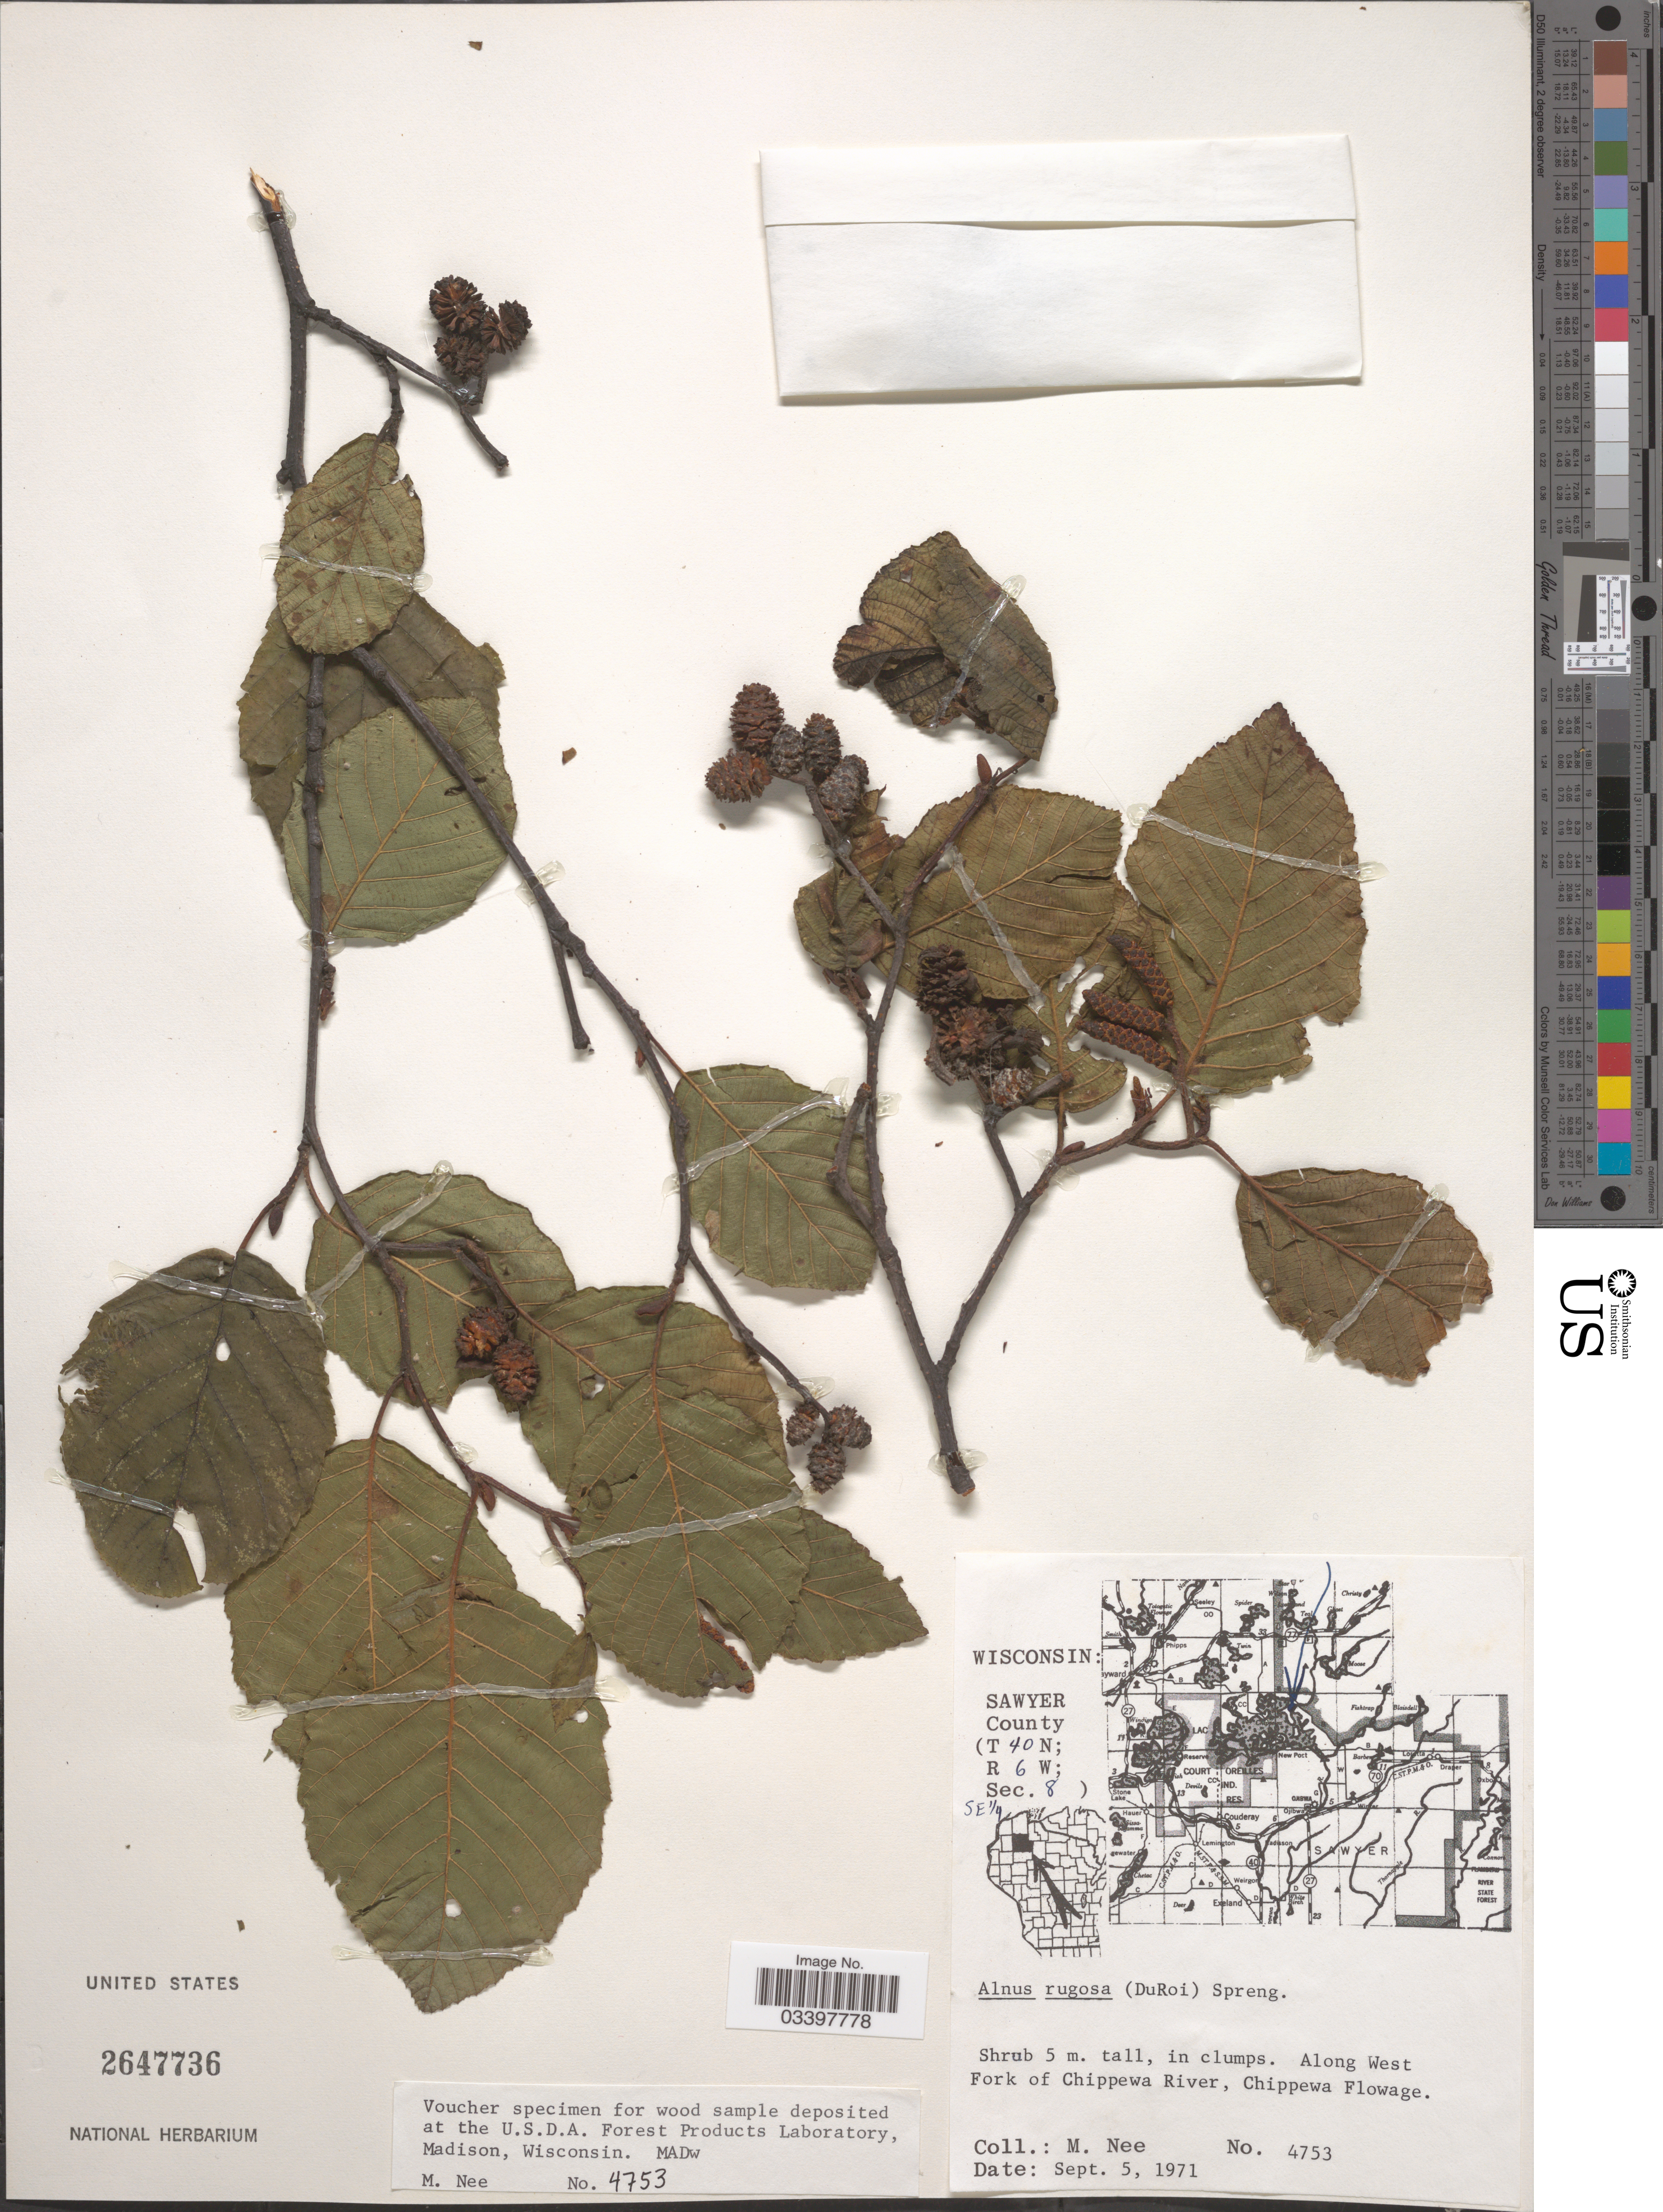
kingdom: Plantae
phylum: Tracheophyta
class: Magnoliopsida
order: Fagales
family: Betulaceae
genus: Alnus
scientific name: Alnus incana subsp. rugosa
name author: (Du Roi) R.T. Clausen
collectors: M. Nee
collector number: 4753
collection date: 1971-09-05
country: United States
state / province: Wisconsin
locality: Sawyer County (T40N; R6W; Sec. 8). SE¼. Along West Fork of Chippewa River, Chippewa Flowage.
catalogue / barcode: US 2647736